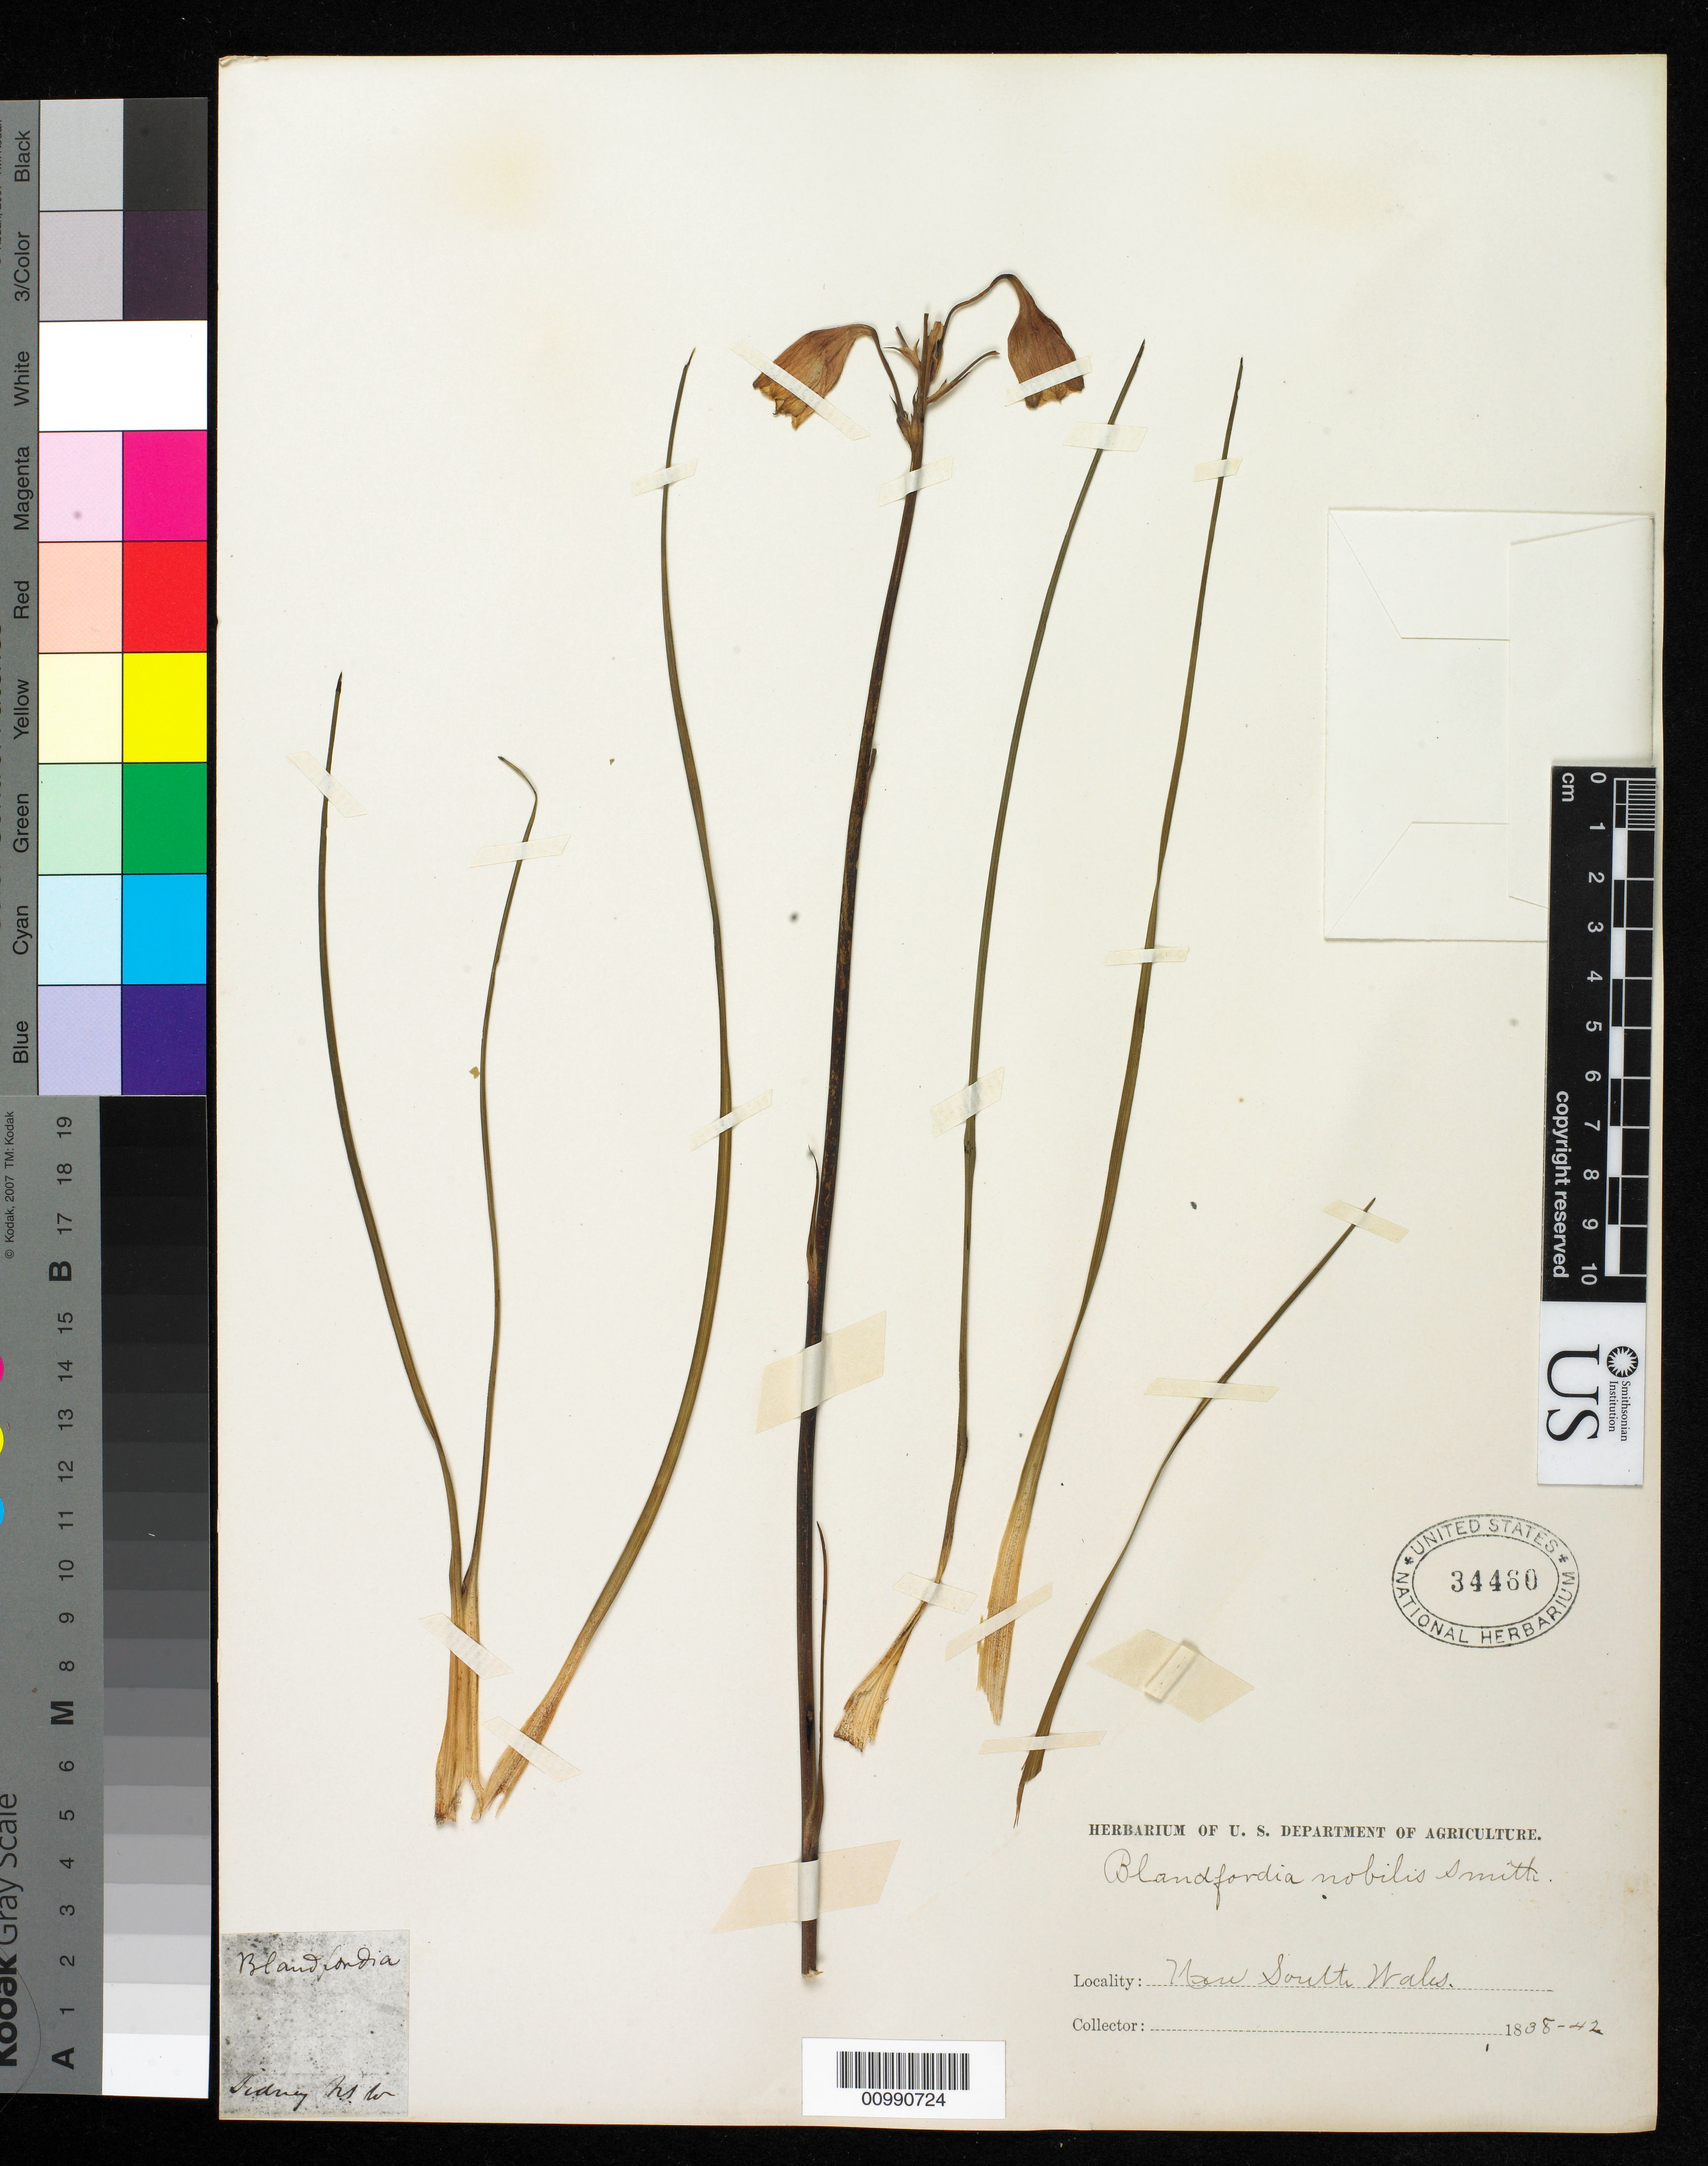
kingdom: Plantae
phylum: Tracheophyta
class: Liliopsida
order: Asparagales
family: Blandfordiaceae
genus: Blandfordia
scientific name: Blandfordia nobilis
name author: Sm.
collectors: Wilkes Explor. Exped.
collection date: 1838/1842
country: Australia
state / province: New South Wales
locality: New South Wales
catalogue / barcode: US 34460